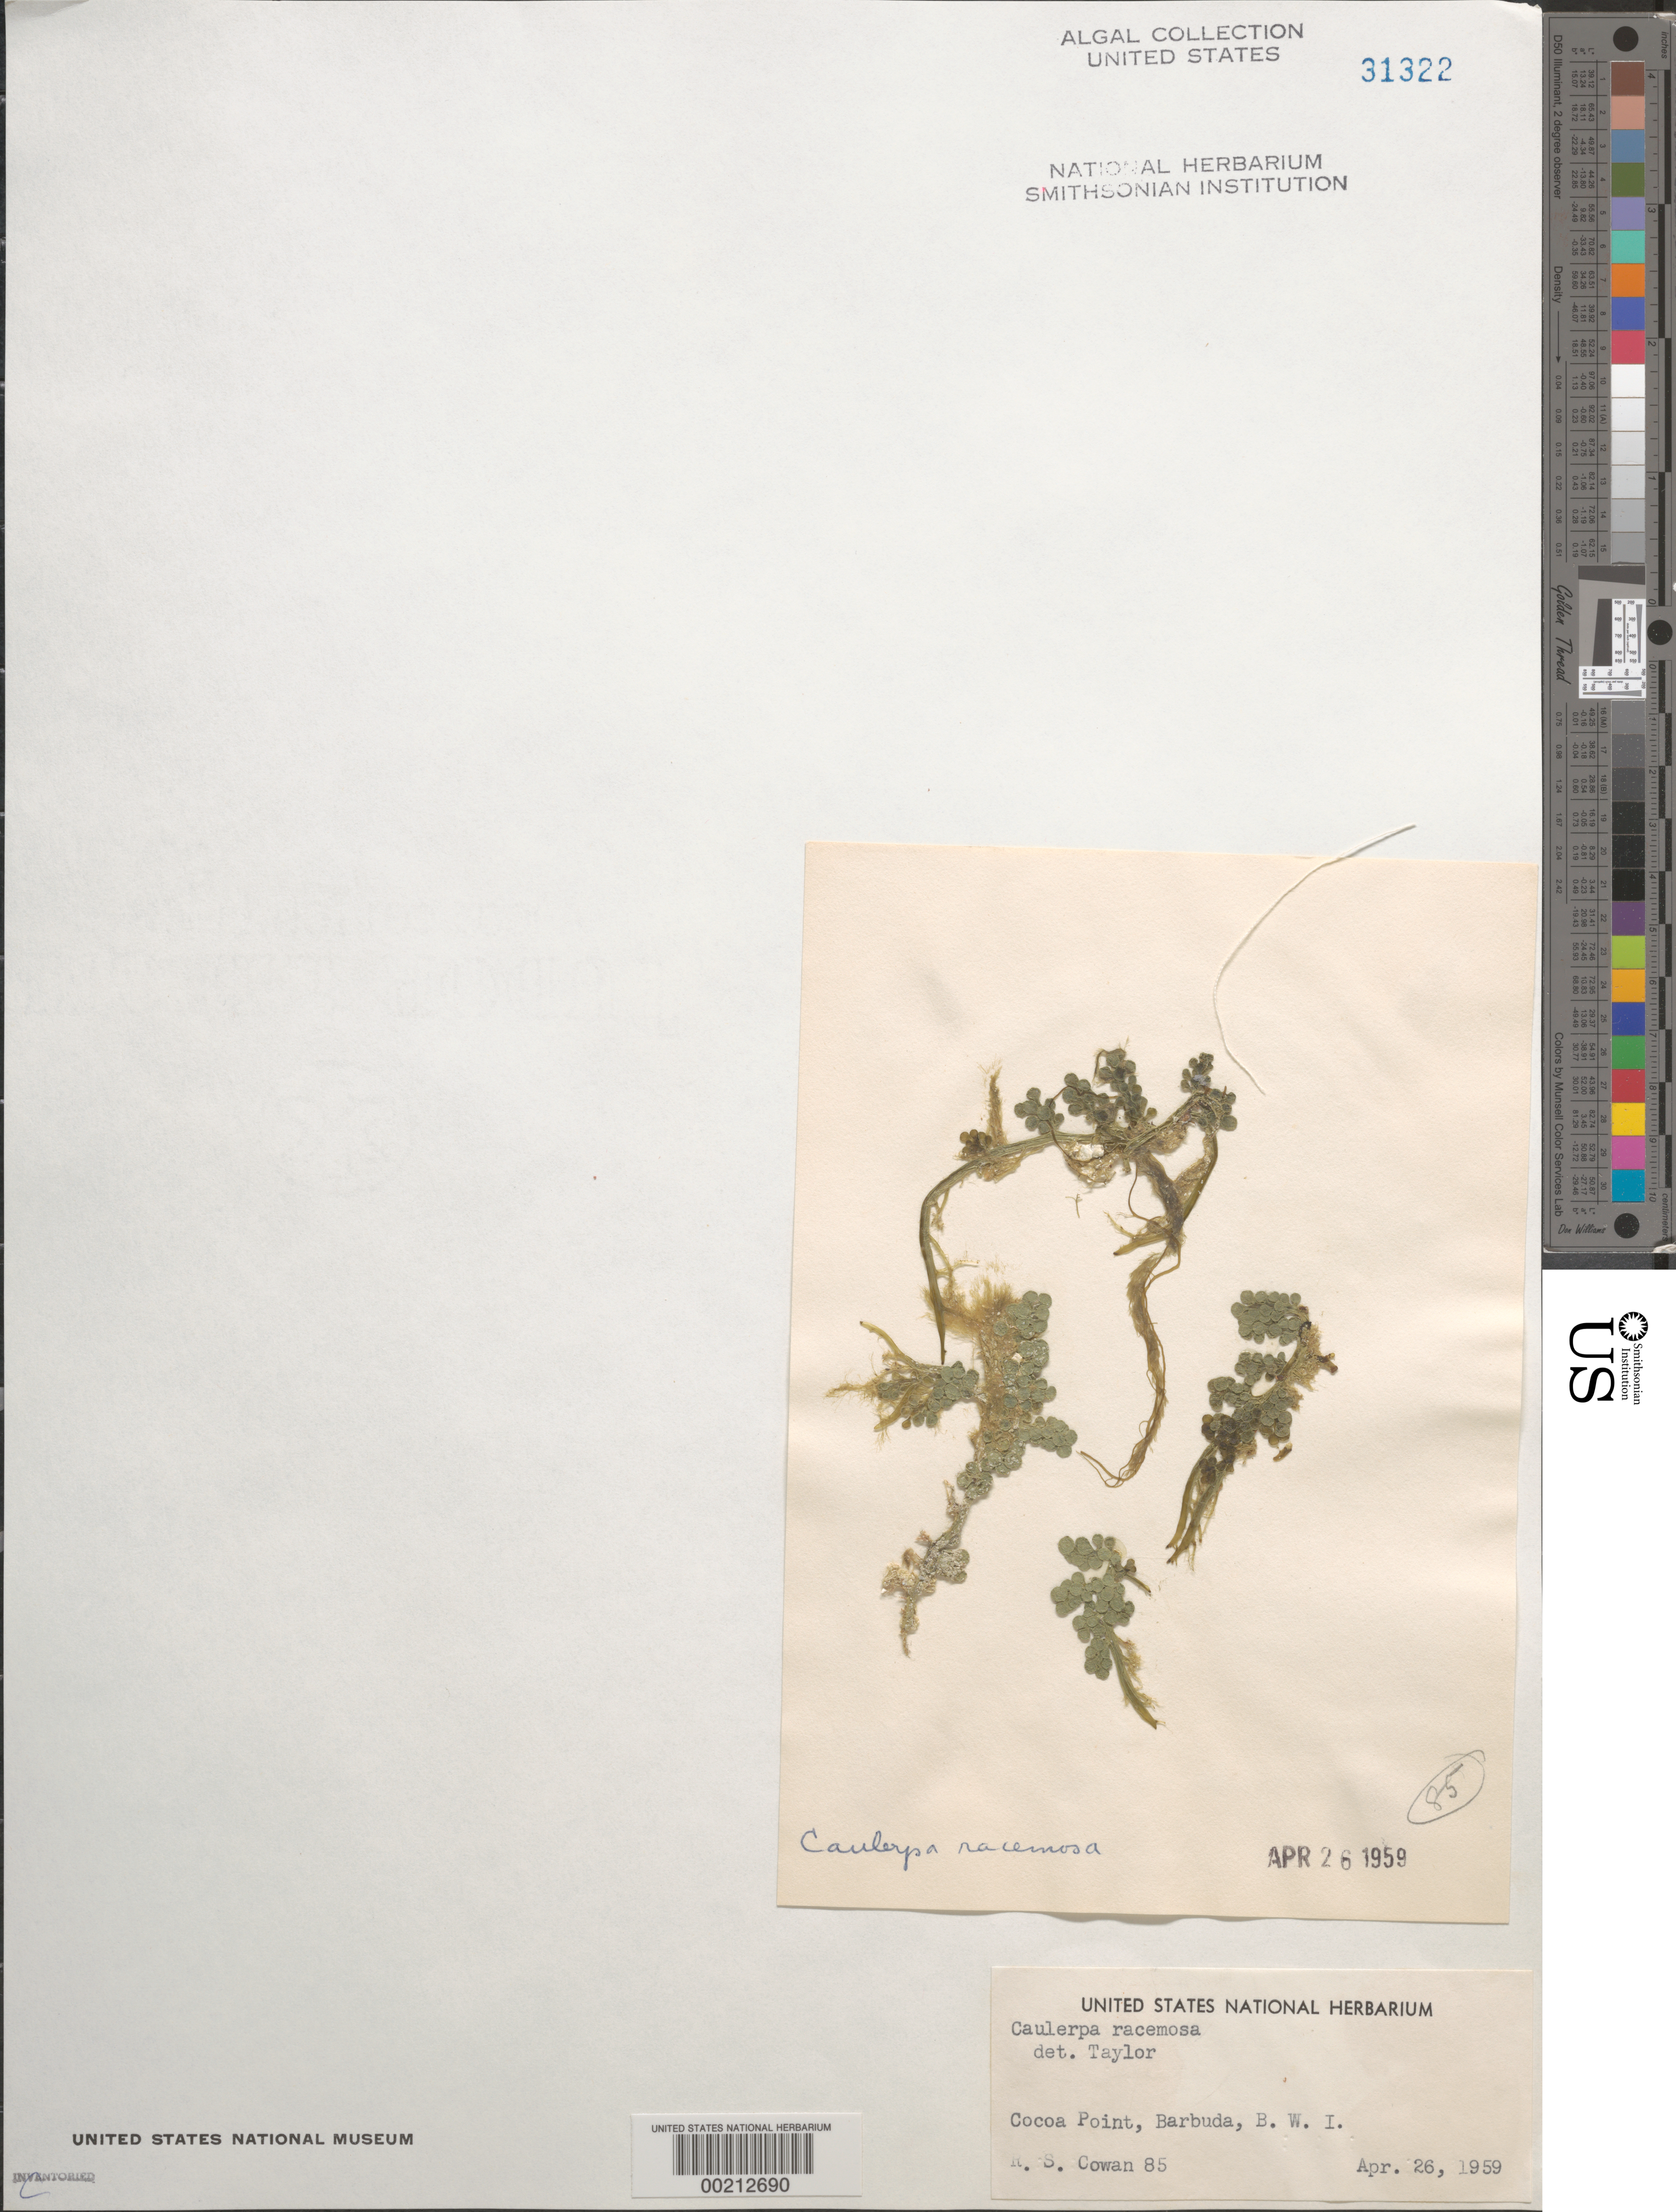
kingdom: Plantae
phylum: Chlorophyta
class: Ulvophyceae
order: Bryopsidales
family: Caulerpaceae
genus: Caulerpa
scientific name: Caulerpa racemosa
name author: (Forssk.) J. Agardh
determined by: Taylor, William R.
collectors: R. S. Cowan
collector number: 85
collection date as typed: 26 Apr 1959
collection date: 1959-04-26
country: Antigua and Barbuda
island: Barbuda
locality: Cocoa Point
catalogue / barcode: US 31322